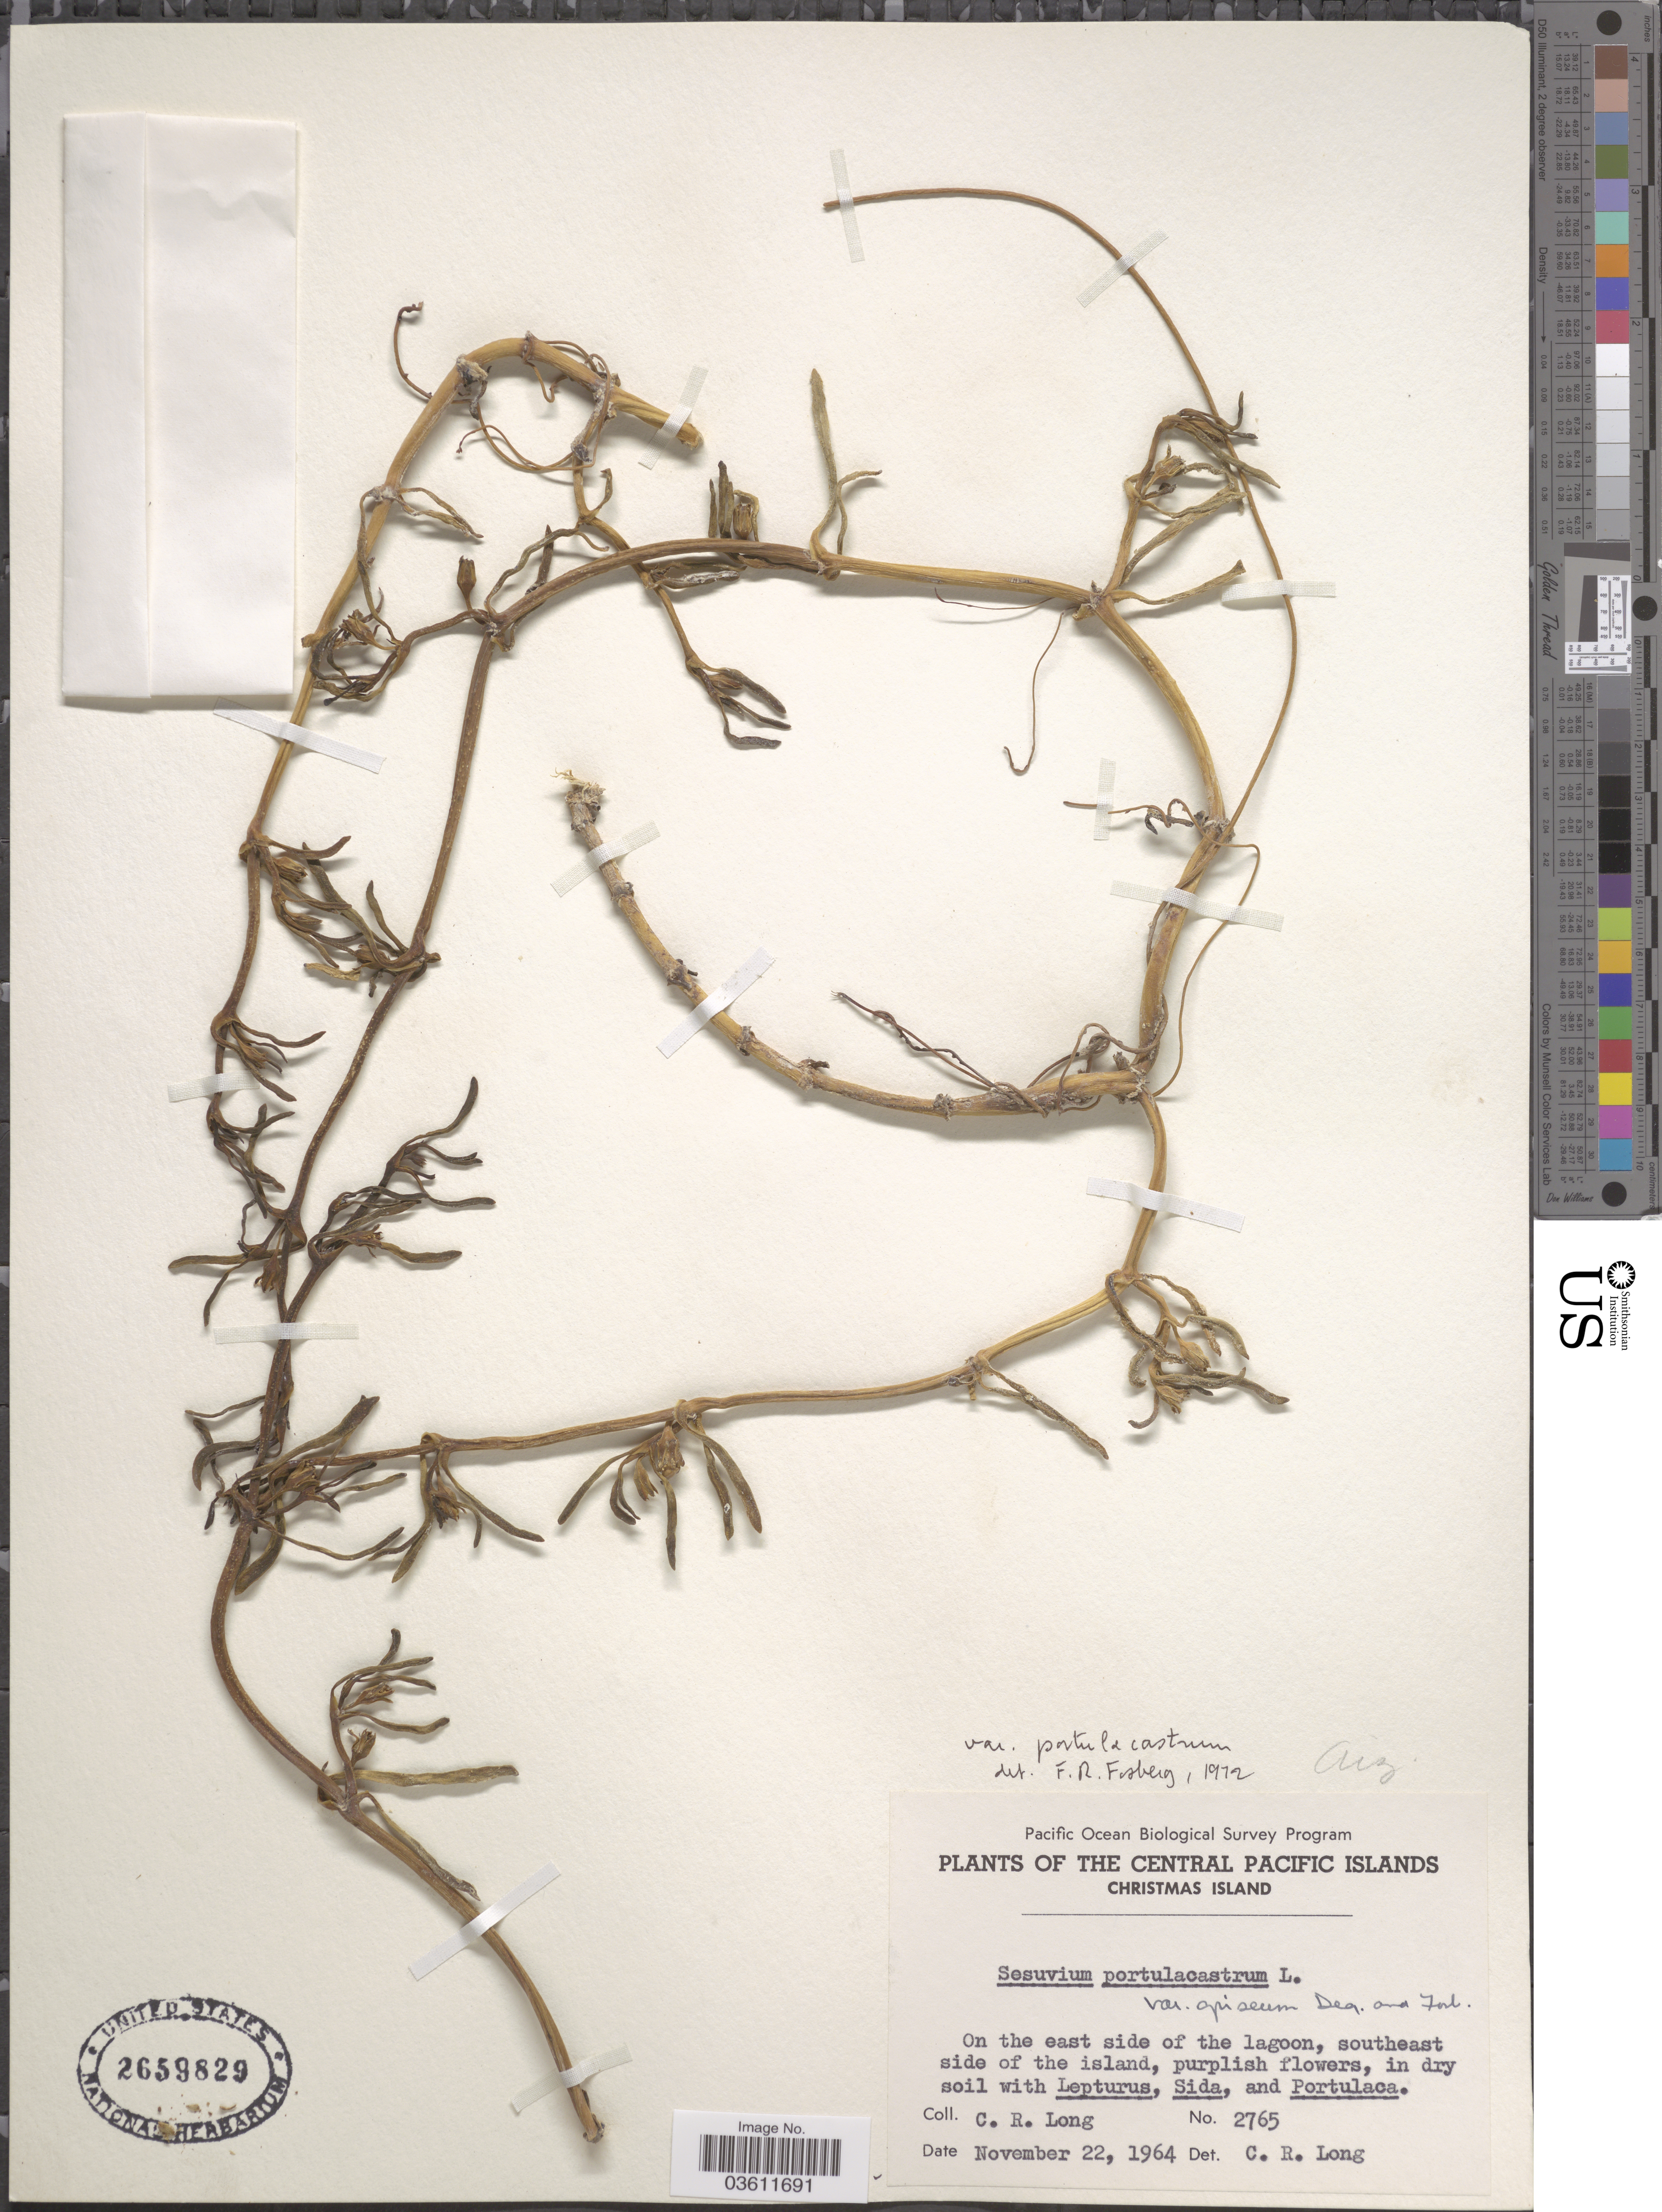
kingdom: Plantae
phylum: Tracheophyta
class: Magnoliopsida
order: Caryophyllales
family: Aizoaceae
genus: Sesuvium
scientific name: Sesuvium portulacastrum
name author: (L.) L.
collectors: C. R. Long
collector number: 2765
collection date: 1964-11-22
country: Australia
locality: The Central Pacific Islands. On the east side of the lagoon, southeast side of the island.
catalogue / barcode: US 2659829